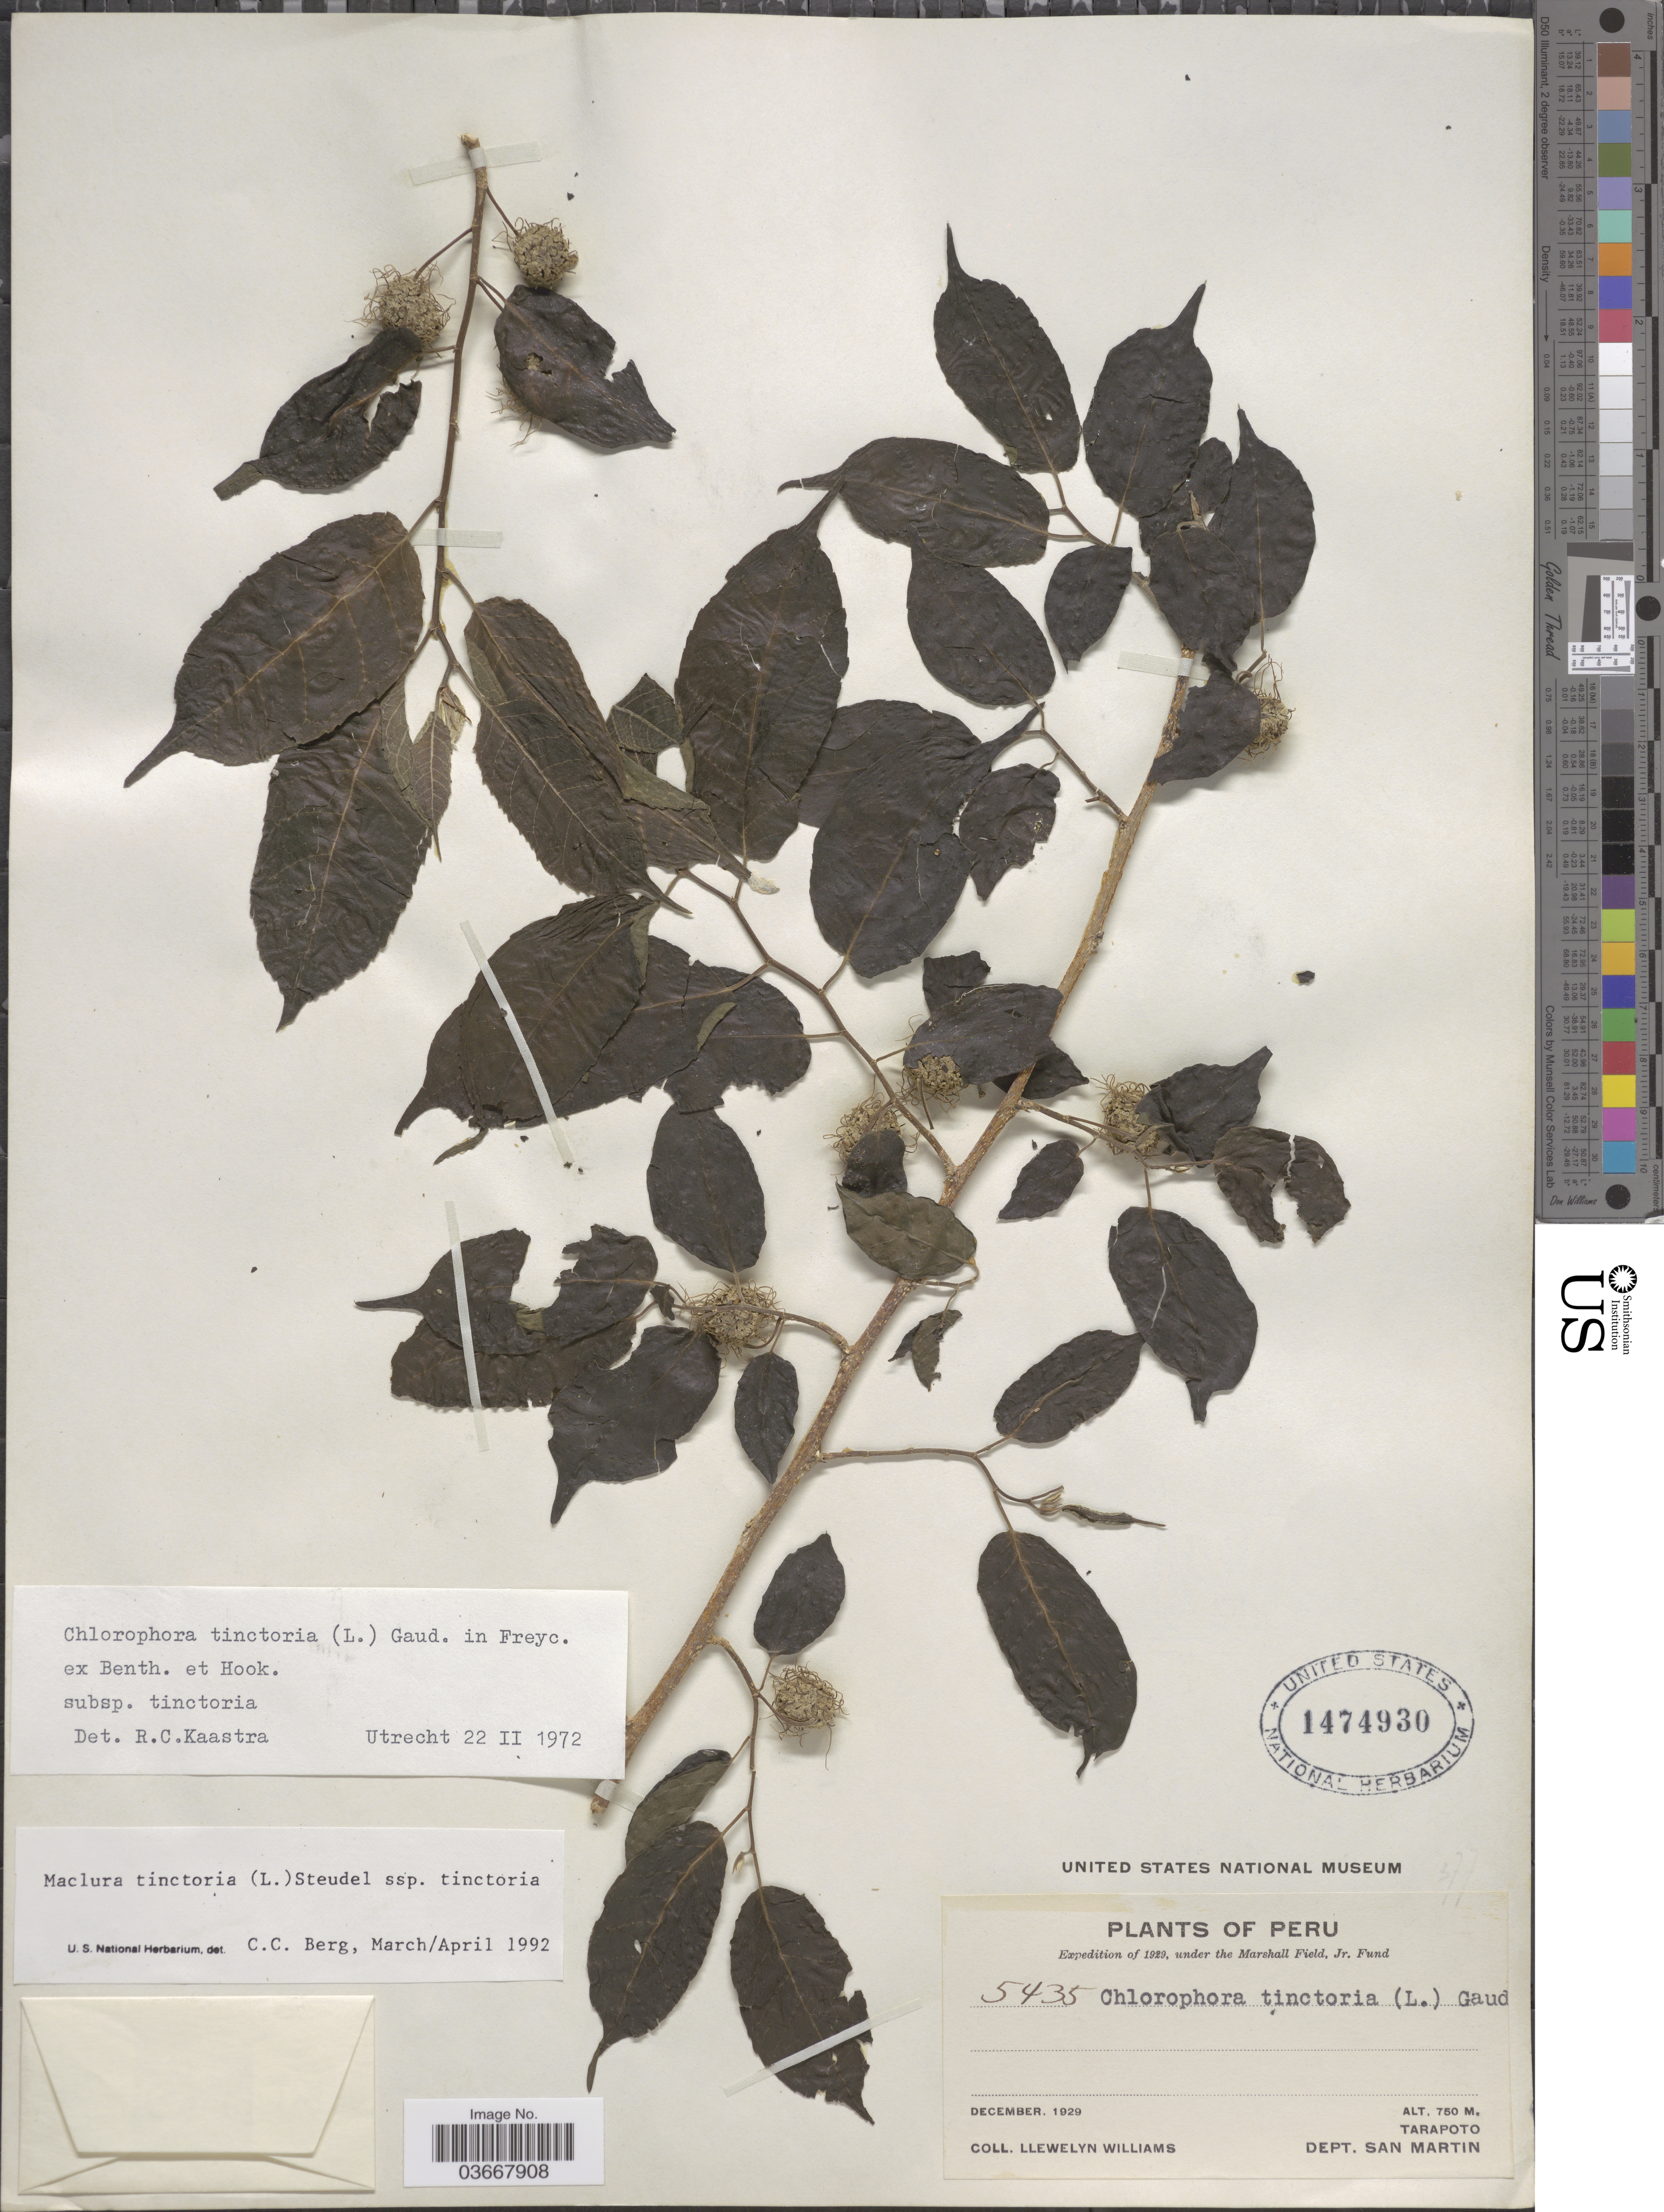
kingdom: Plantae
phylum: Tracheophyta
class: Magnoliopsida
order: Rosales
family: Moraceae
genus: Maclura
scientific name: Maclura tinctoria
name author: (L.) D. Don ex Steud.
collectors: Ll. Williams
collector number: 5435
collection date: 1929-12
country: Peru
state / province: San Martín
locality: Tarapoto. Dept. San Martin.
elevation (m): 750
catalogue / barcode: US 1474930